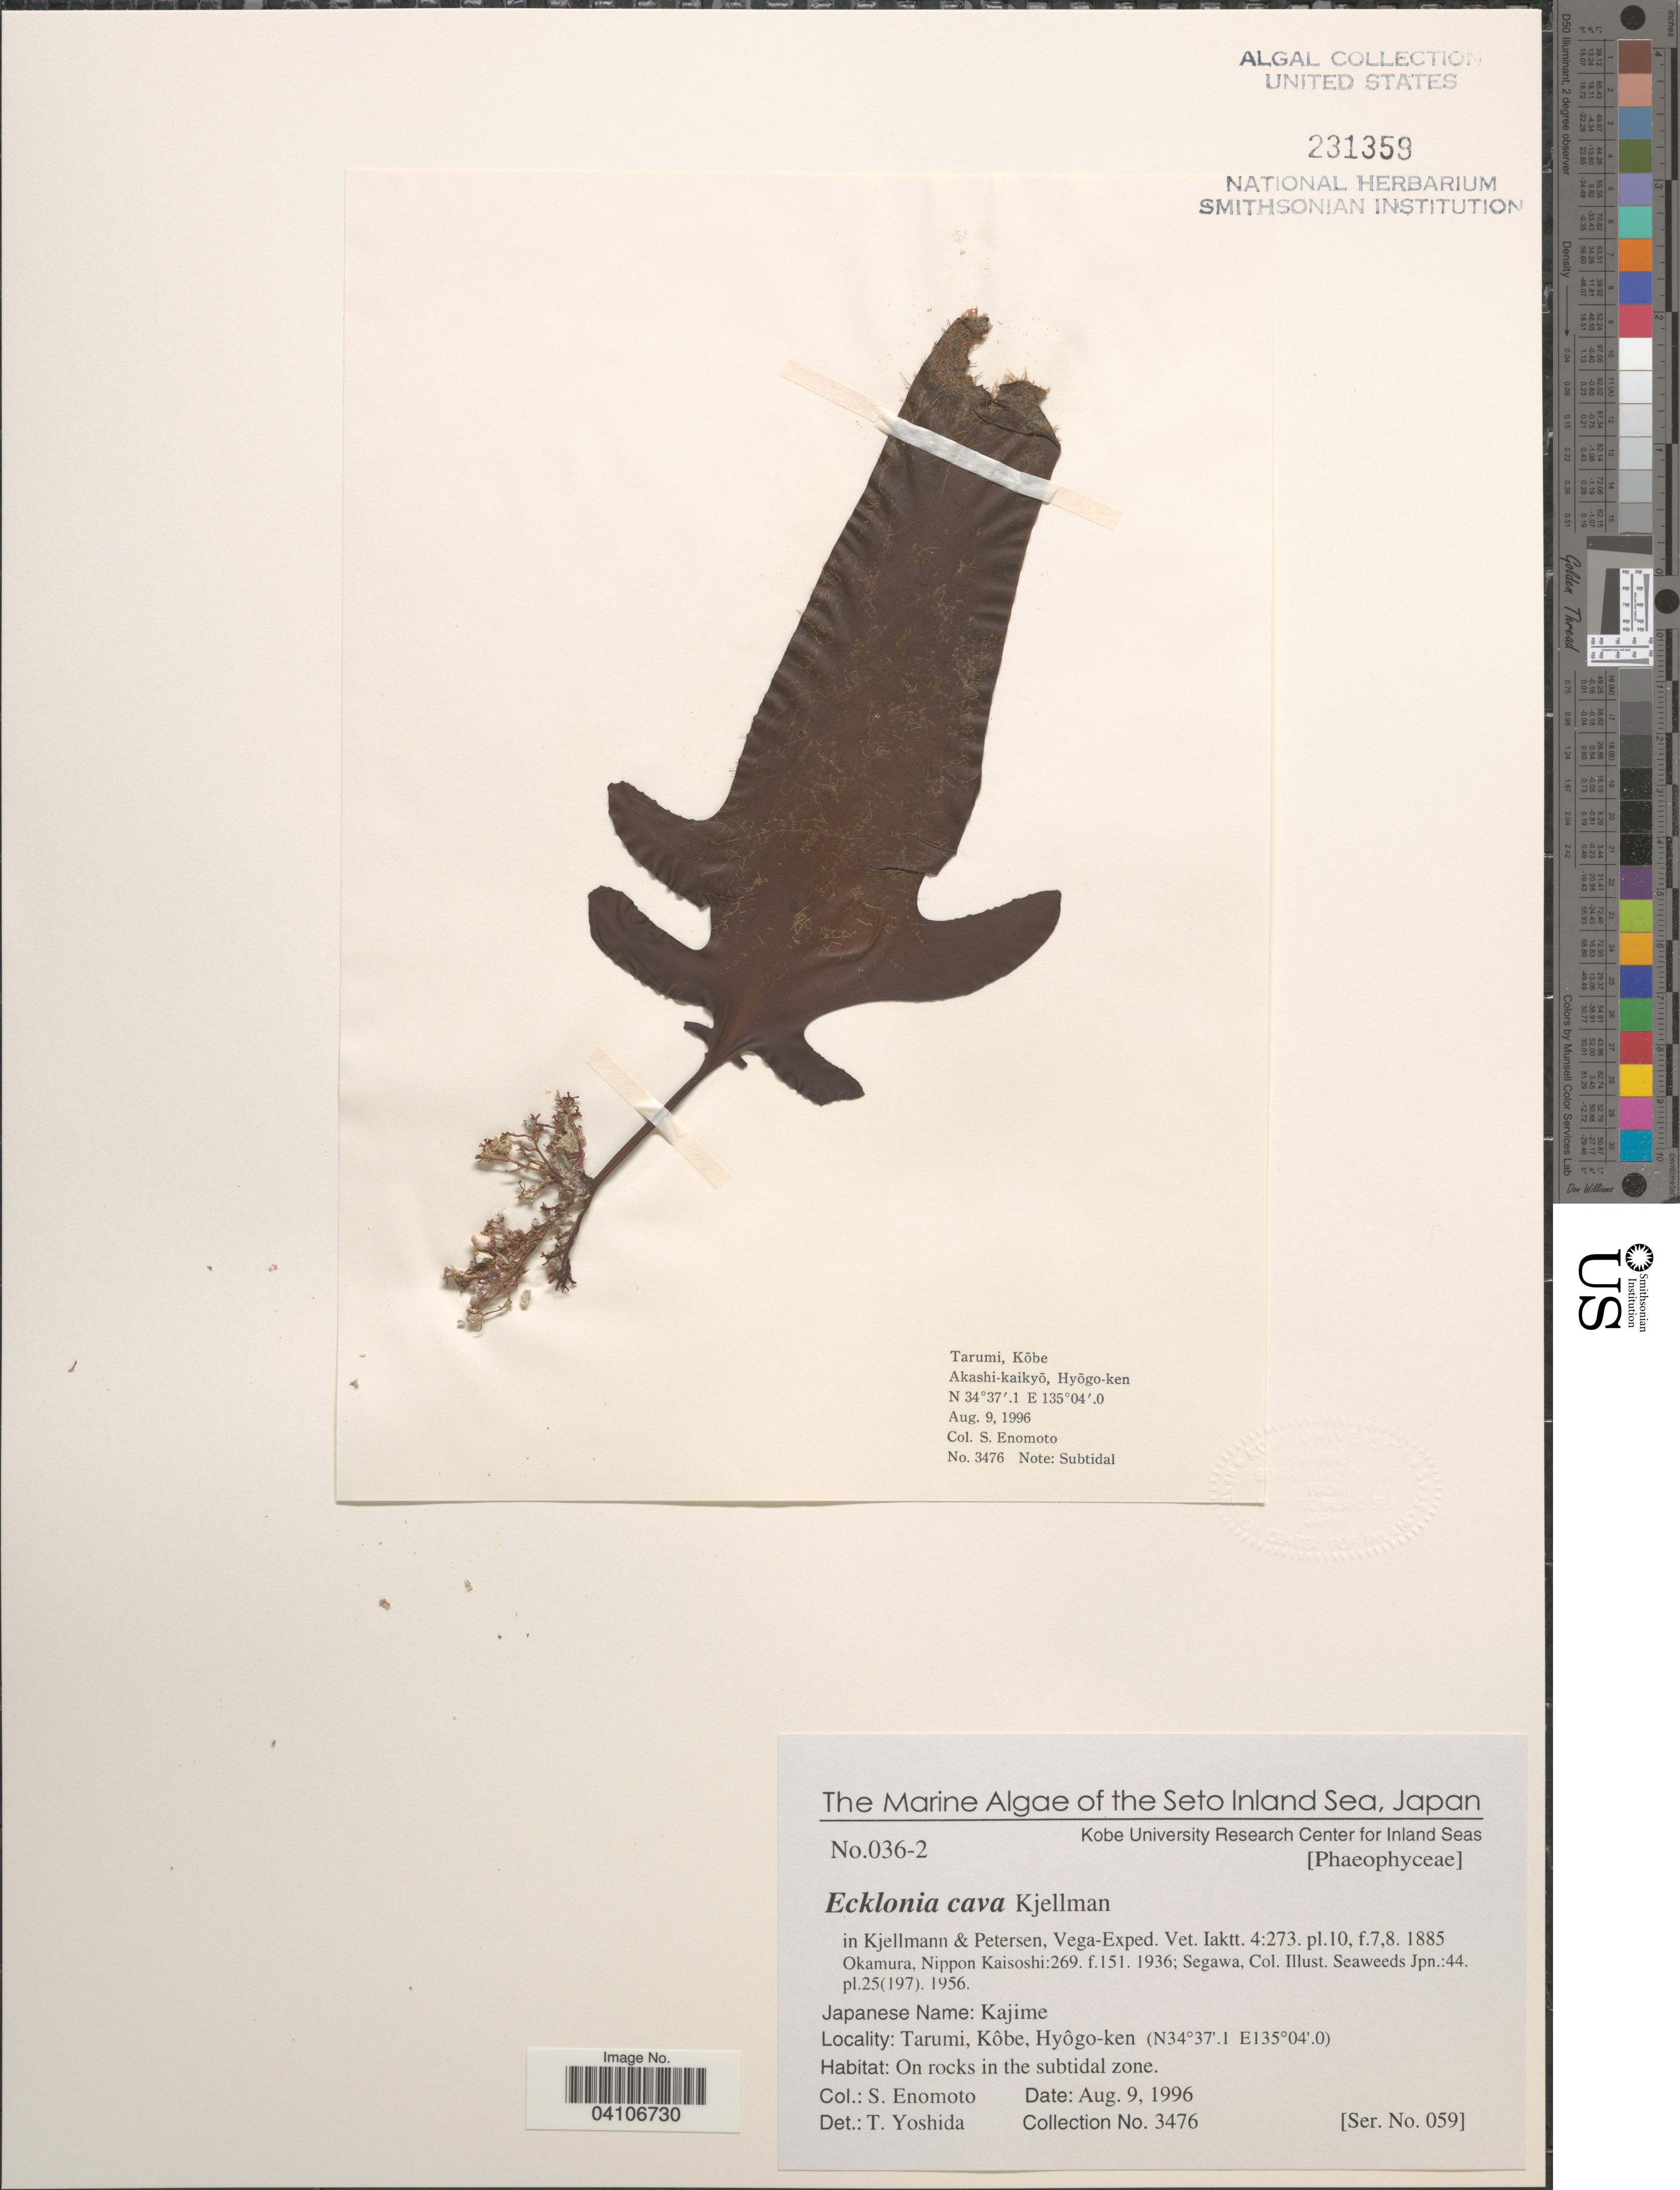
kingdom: Chromista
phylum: Ochrophyta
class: Phaeophyceae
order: Laminariales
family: Lessoniaceae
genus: Ecklonia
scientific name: Ecklonia cava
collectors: S. Enomoto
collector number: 3476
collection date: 1996-08-09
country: Japan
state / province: Hyogo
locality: The Seto Inland Sea. Tarumi, Kôbe, Hyôgo-ken. On rocks in the subtidal zone.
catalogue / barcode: US 231359